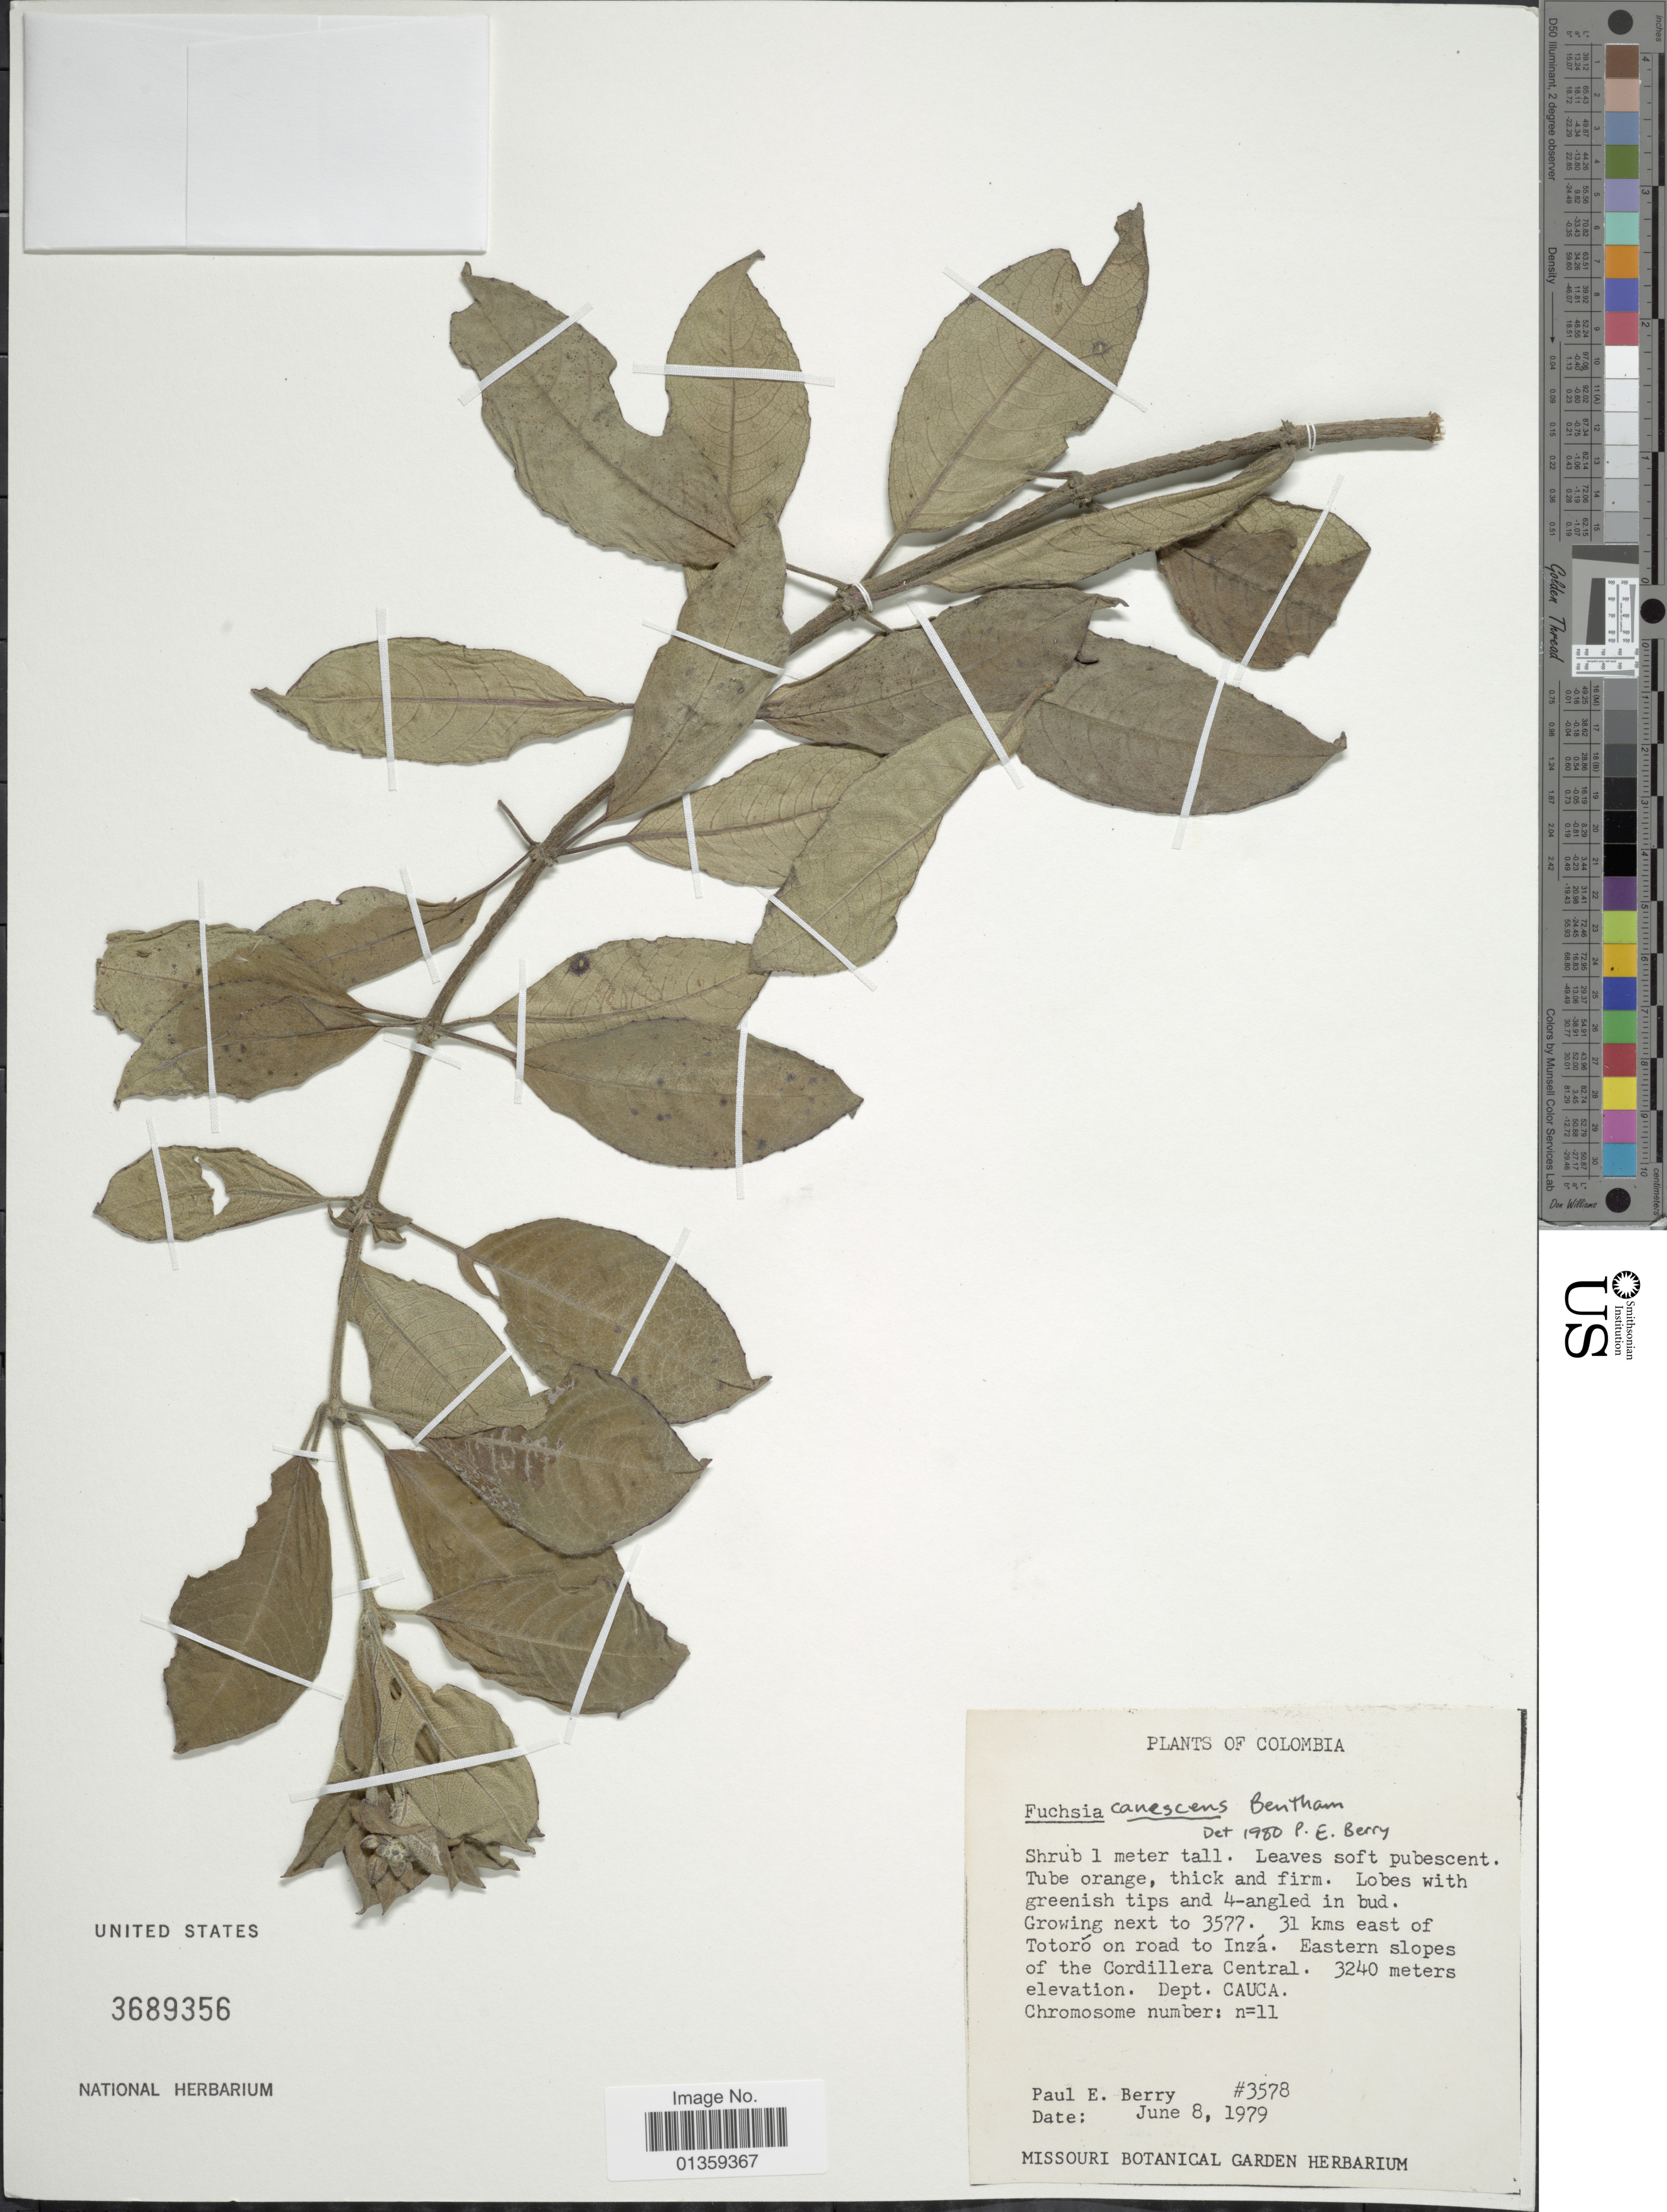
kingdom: Plantae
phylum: Tracheophyta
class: Magnoliopsida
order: Myrtales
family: Onagraceae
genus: Fuchsia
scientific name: Fuchsia canescens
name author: Benth.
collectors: P. E. Berry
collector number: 3578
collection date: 1979-06-08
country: Colombia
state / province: Cauca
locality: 31 kms east of Totoró on road to Inzá. Eastern slopes of the Cordillera Central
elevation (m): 3240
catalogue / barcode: US 3689356